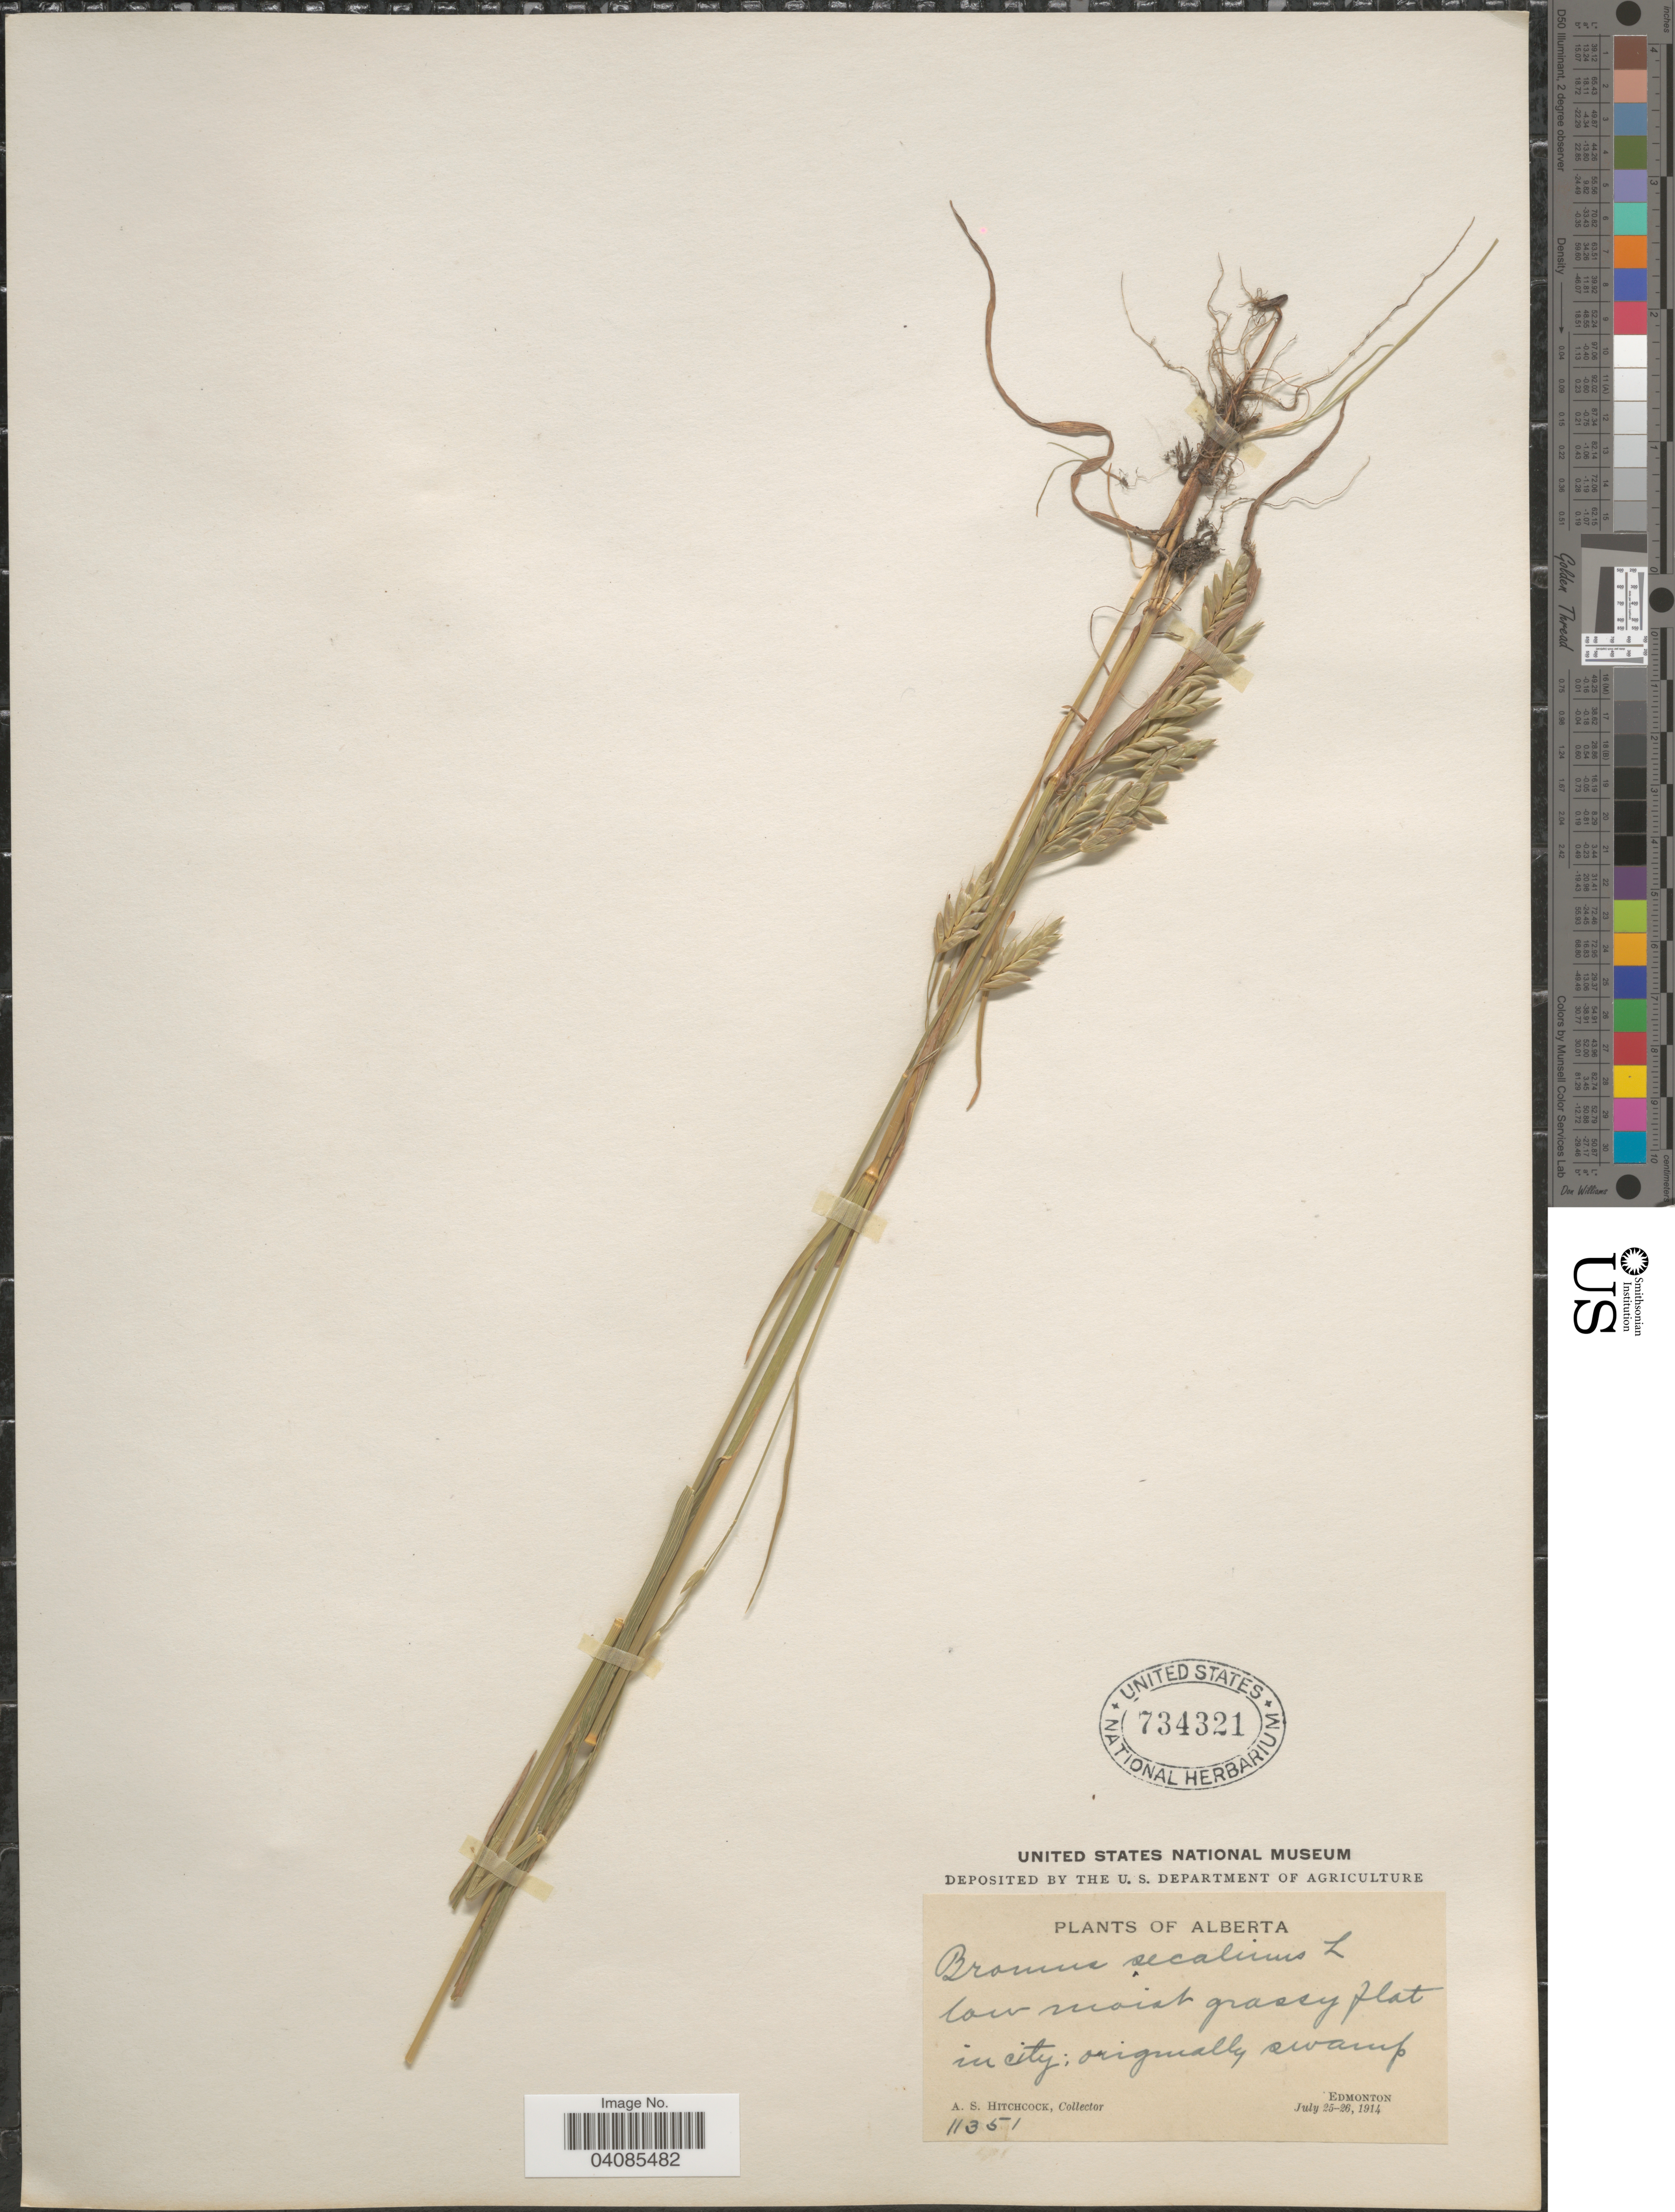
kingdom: Plantae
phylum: Tracheophyta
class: Liliopsida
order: Poales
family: Poaceae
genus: Bromus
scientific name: Bromus secalinus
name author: L.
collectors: A. S. Hitchcock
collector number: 11351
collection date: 1914-07-25/1914-07-26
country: Canada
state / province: Alberta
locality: Low moist grassy flat in city; originally swamp. Edmonton.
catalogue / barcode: US 734321